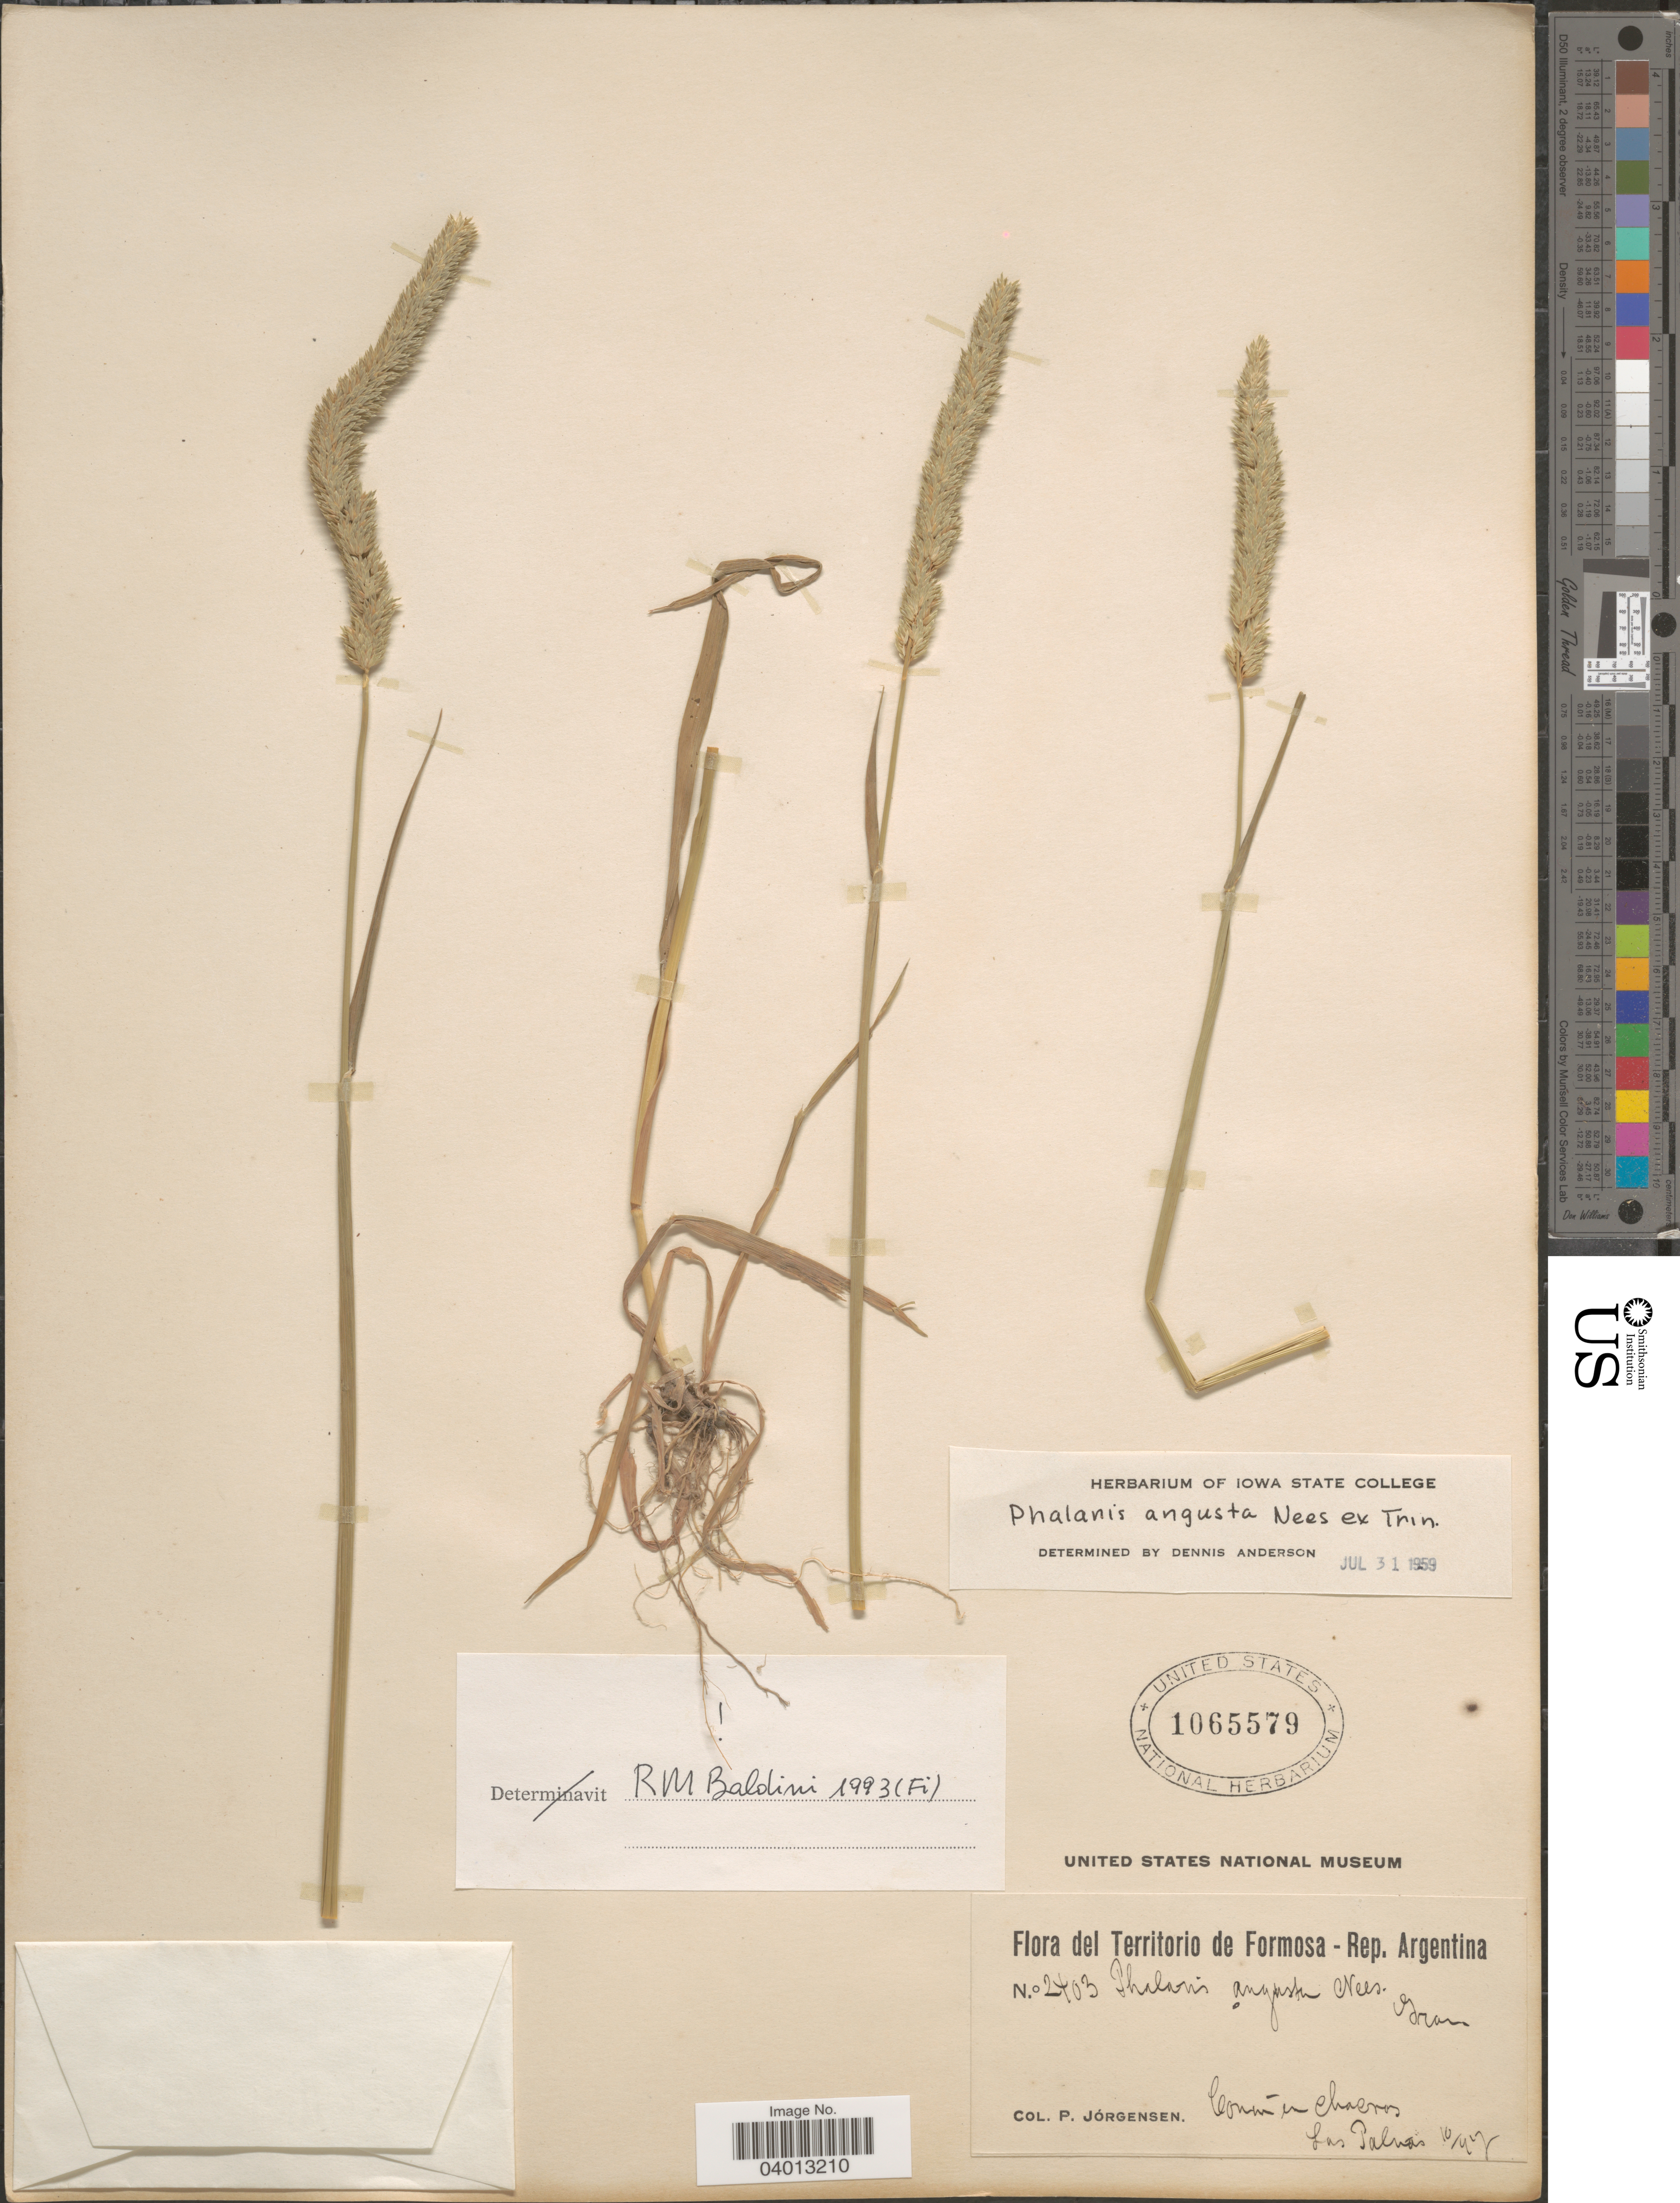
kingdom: Plantae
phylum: Tracheophyta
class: Liliopsida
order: Poales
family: Poaceae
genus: Phalaris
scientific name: Phalaris angusta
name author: Nees ex Trin.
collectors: P. Jörgensen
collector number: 2403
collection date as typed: Transcribed d/m/y: 10/4/17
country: Argentina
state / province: Formosa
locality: Territorio de Formosa - Rep. Argentina. Común en Chacras. Las Palmas.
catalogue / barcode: US 1065579